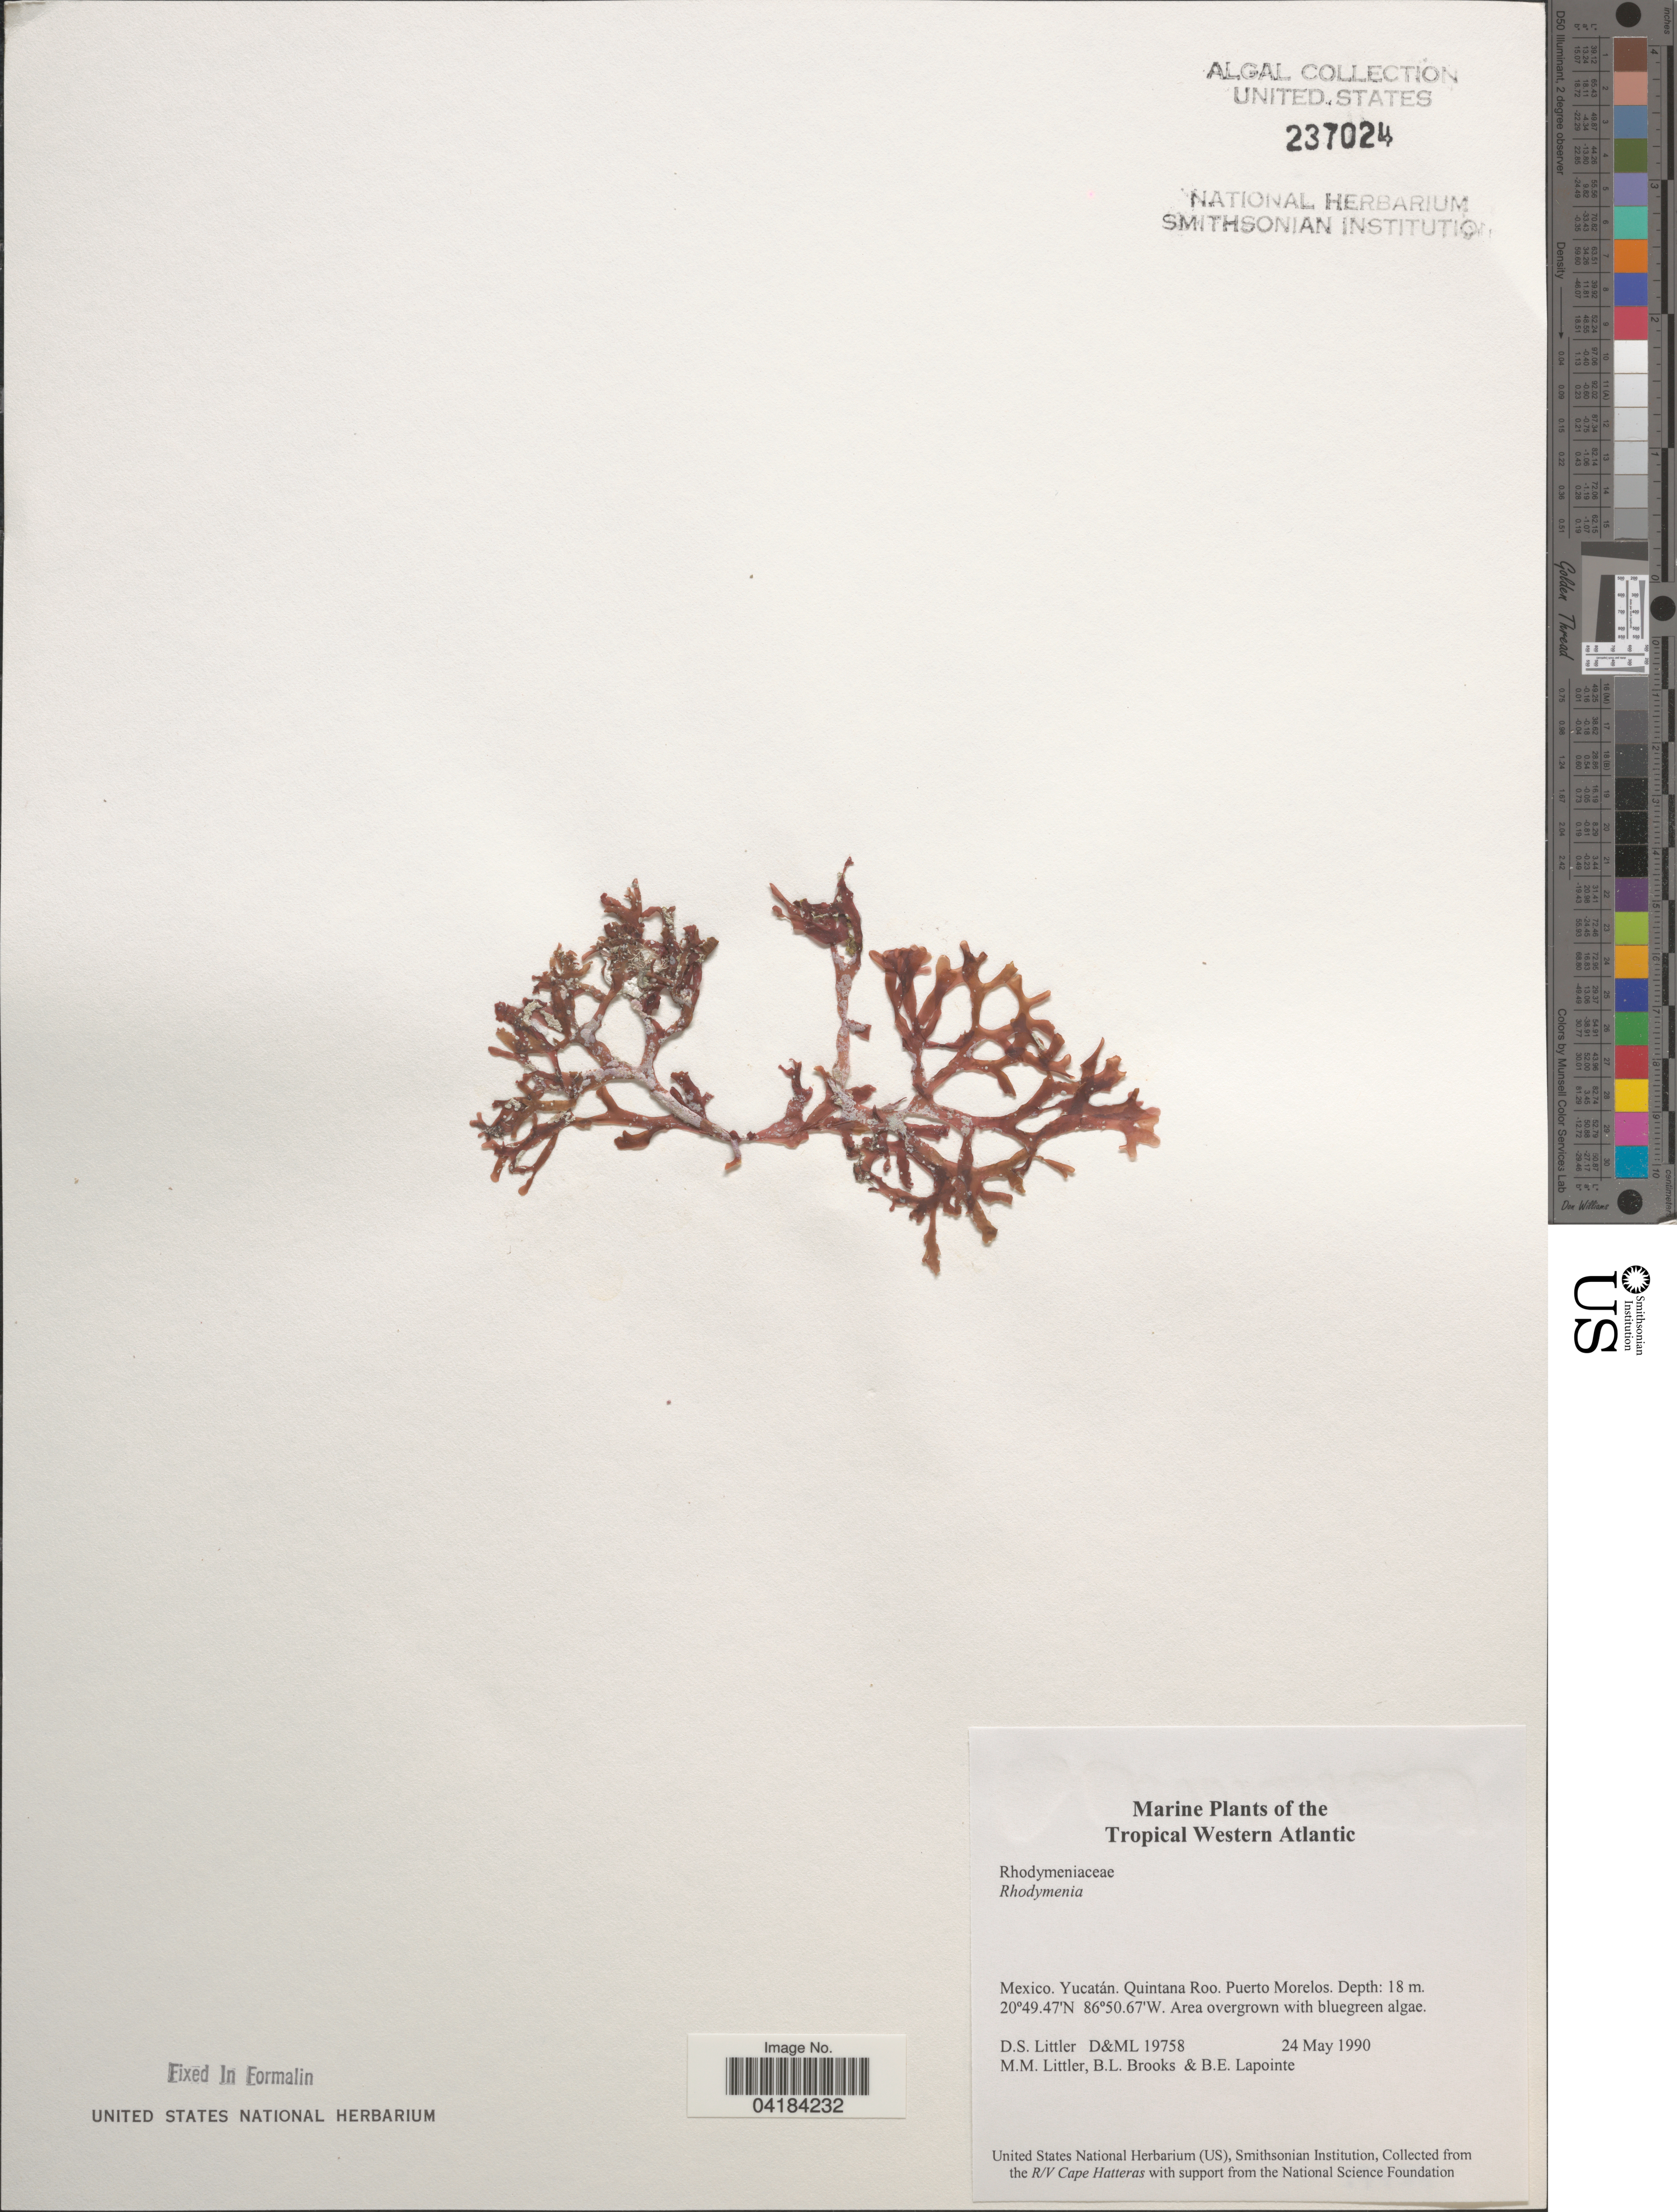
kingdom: Plantae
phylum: Rhodophyta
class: Florideophyceae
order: Rhodymeniales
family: Rhodymeniaceae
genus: Rhodymenia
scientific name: Rhodymenia sp.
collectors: D. S. Littler, B. Brooks & B. Lapointe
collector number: D&ML19758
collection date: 1990-05-24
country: Mexico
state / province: Yucatán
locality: The Tropical Western Atlantic. Quintana Roo. Puerto Morelos.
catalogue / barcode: US 237024